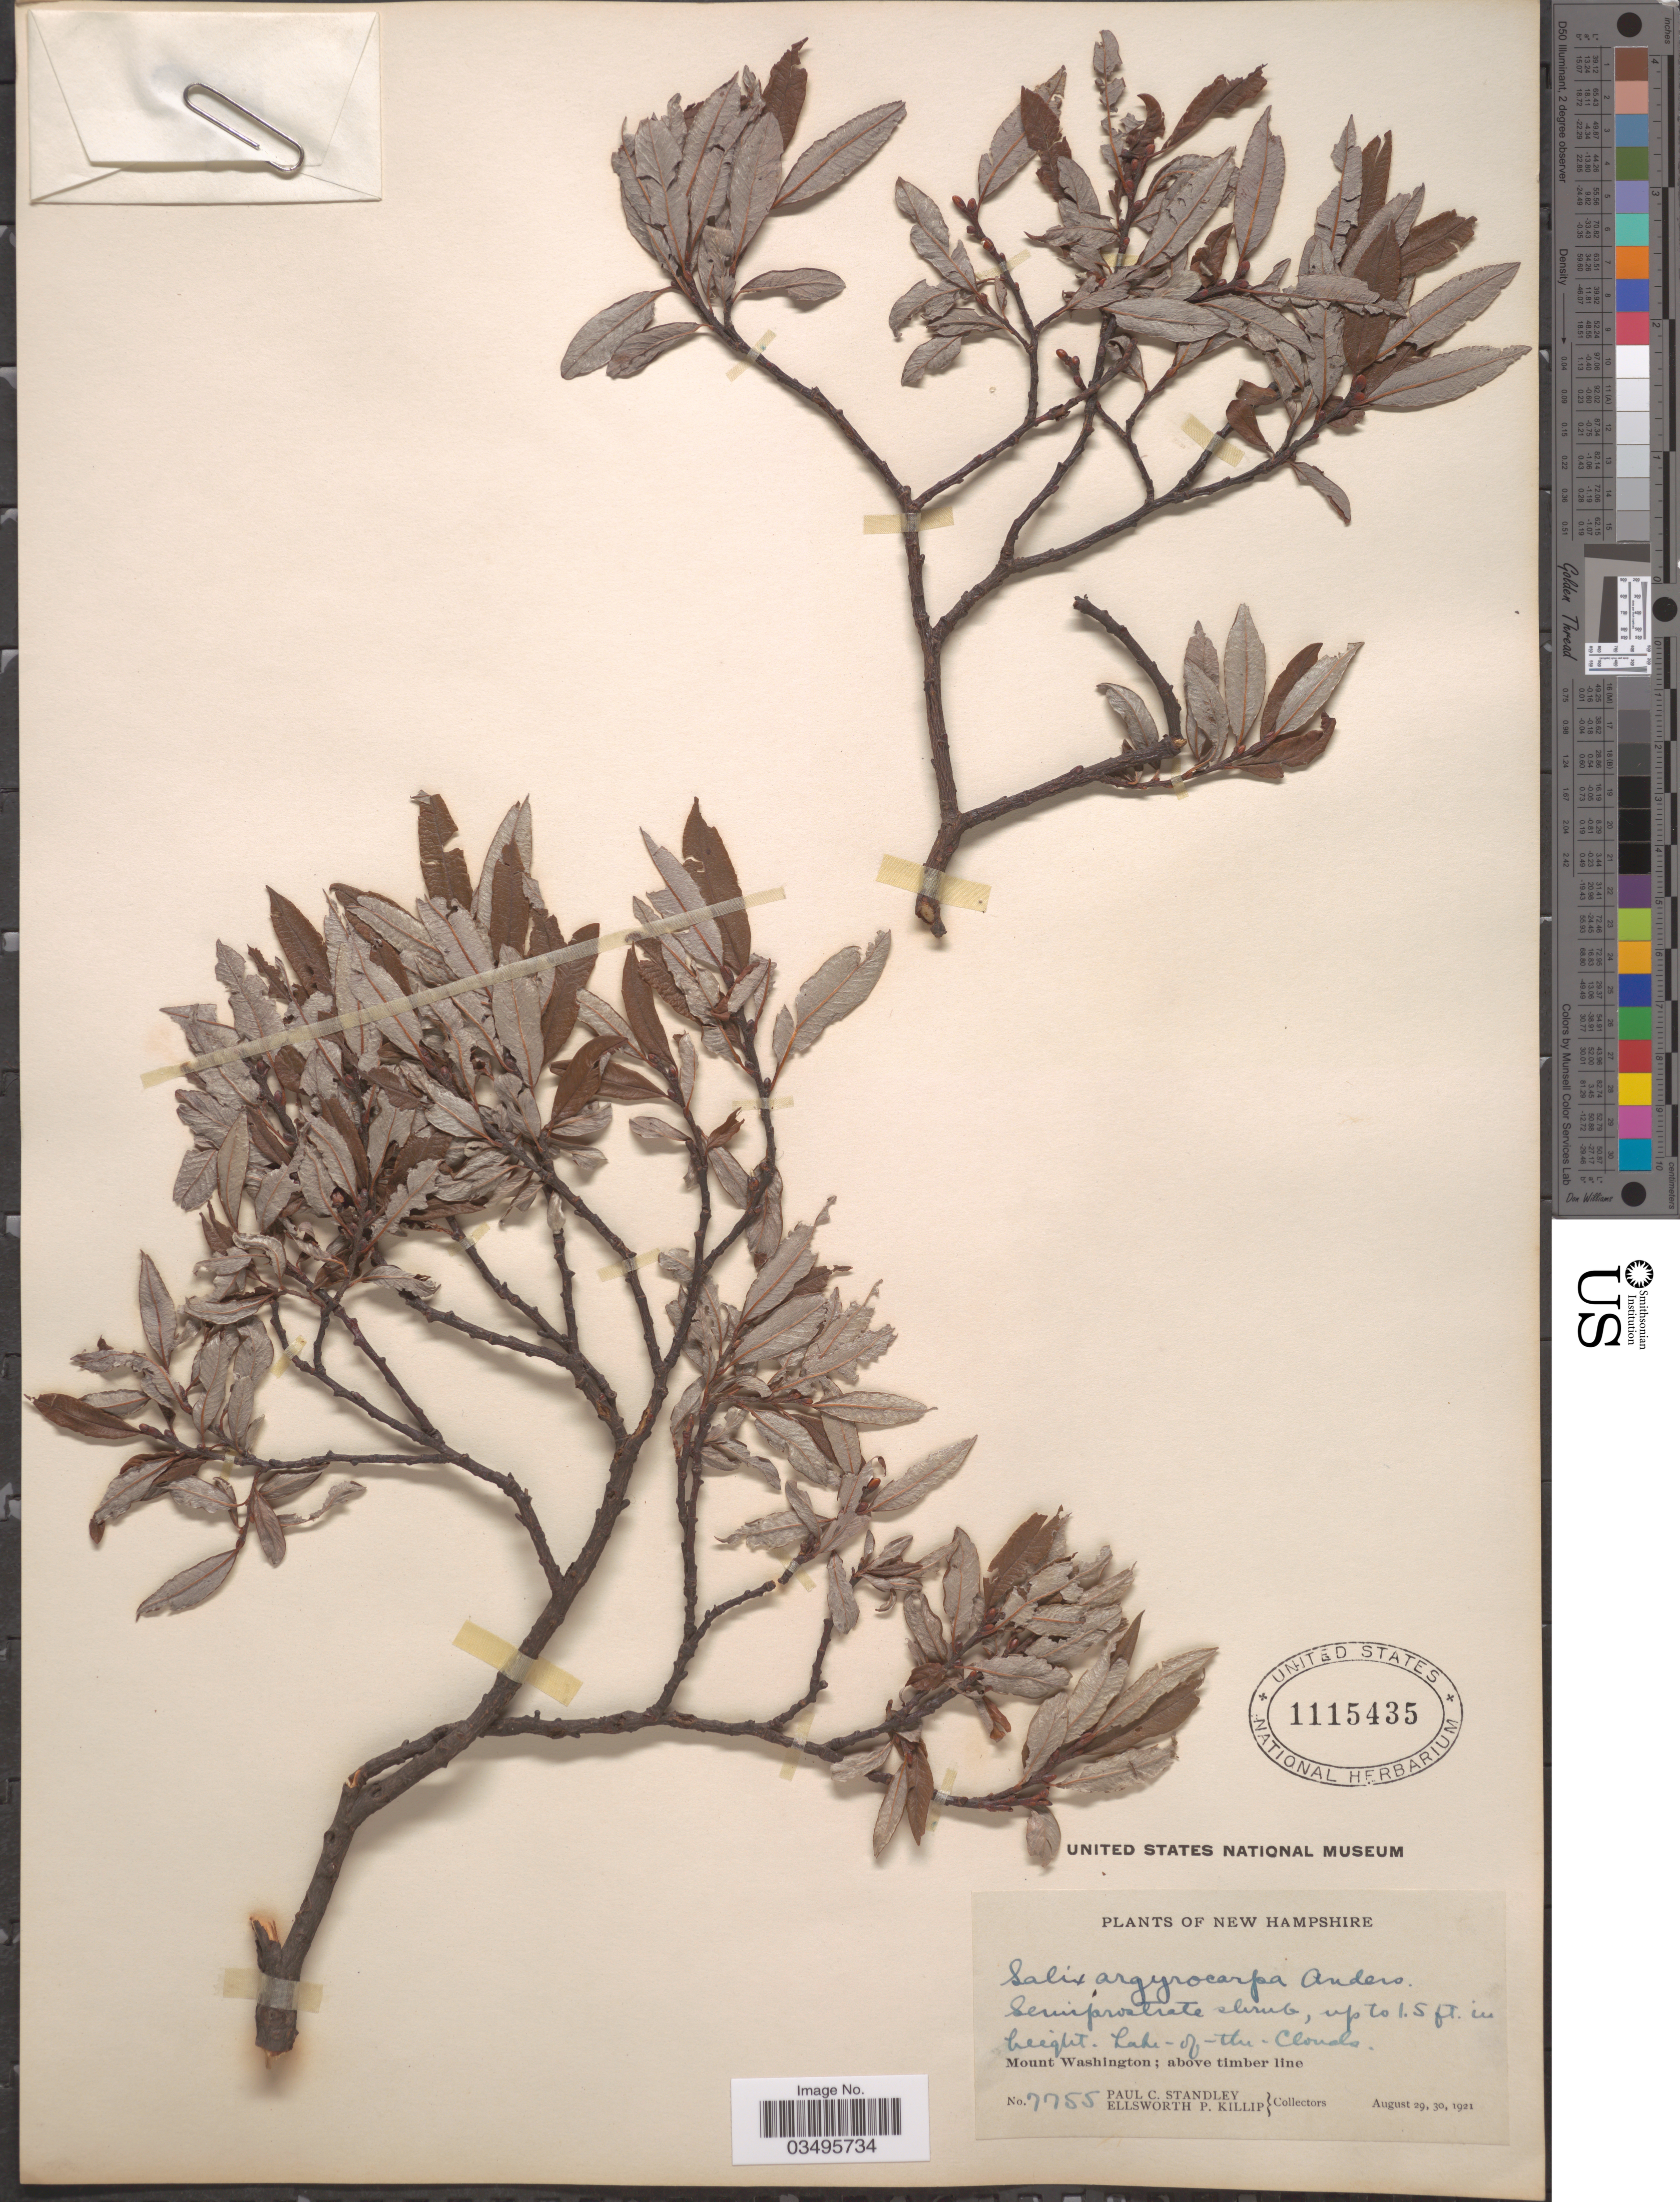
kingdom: Plantae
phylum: Tracheophyta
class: Magnoliopsida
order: Malpighiales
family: Salicaceae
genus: Salix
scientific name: Salix argyrocarpa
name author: L. Andersson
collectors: P. C. Standley & E. P. Killip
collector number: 7755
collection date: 1921-08-29/1921-08-30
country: United States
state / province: New Hampshire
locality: Lake-of-the-Clouds. Mount Washington; above timber line.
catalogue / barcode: US 1115435